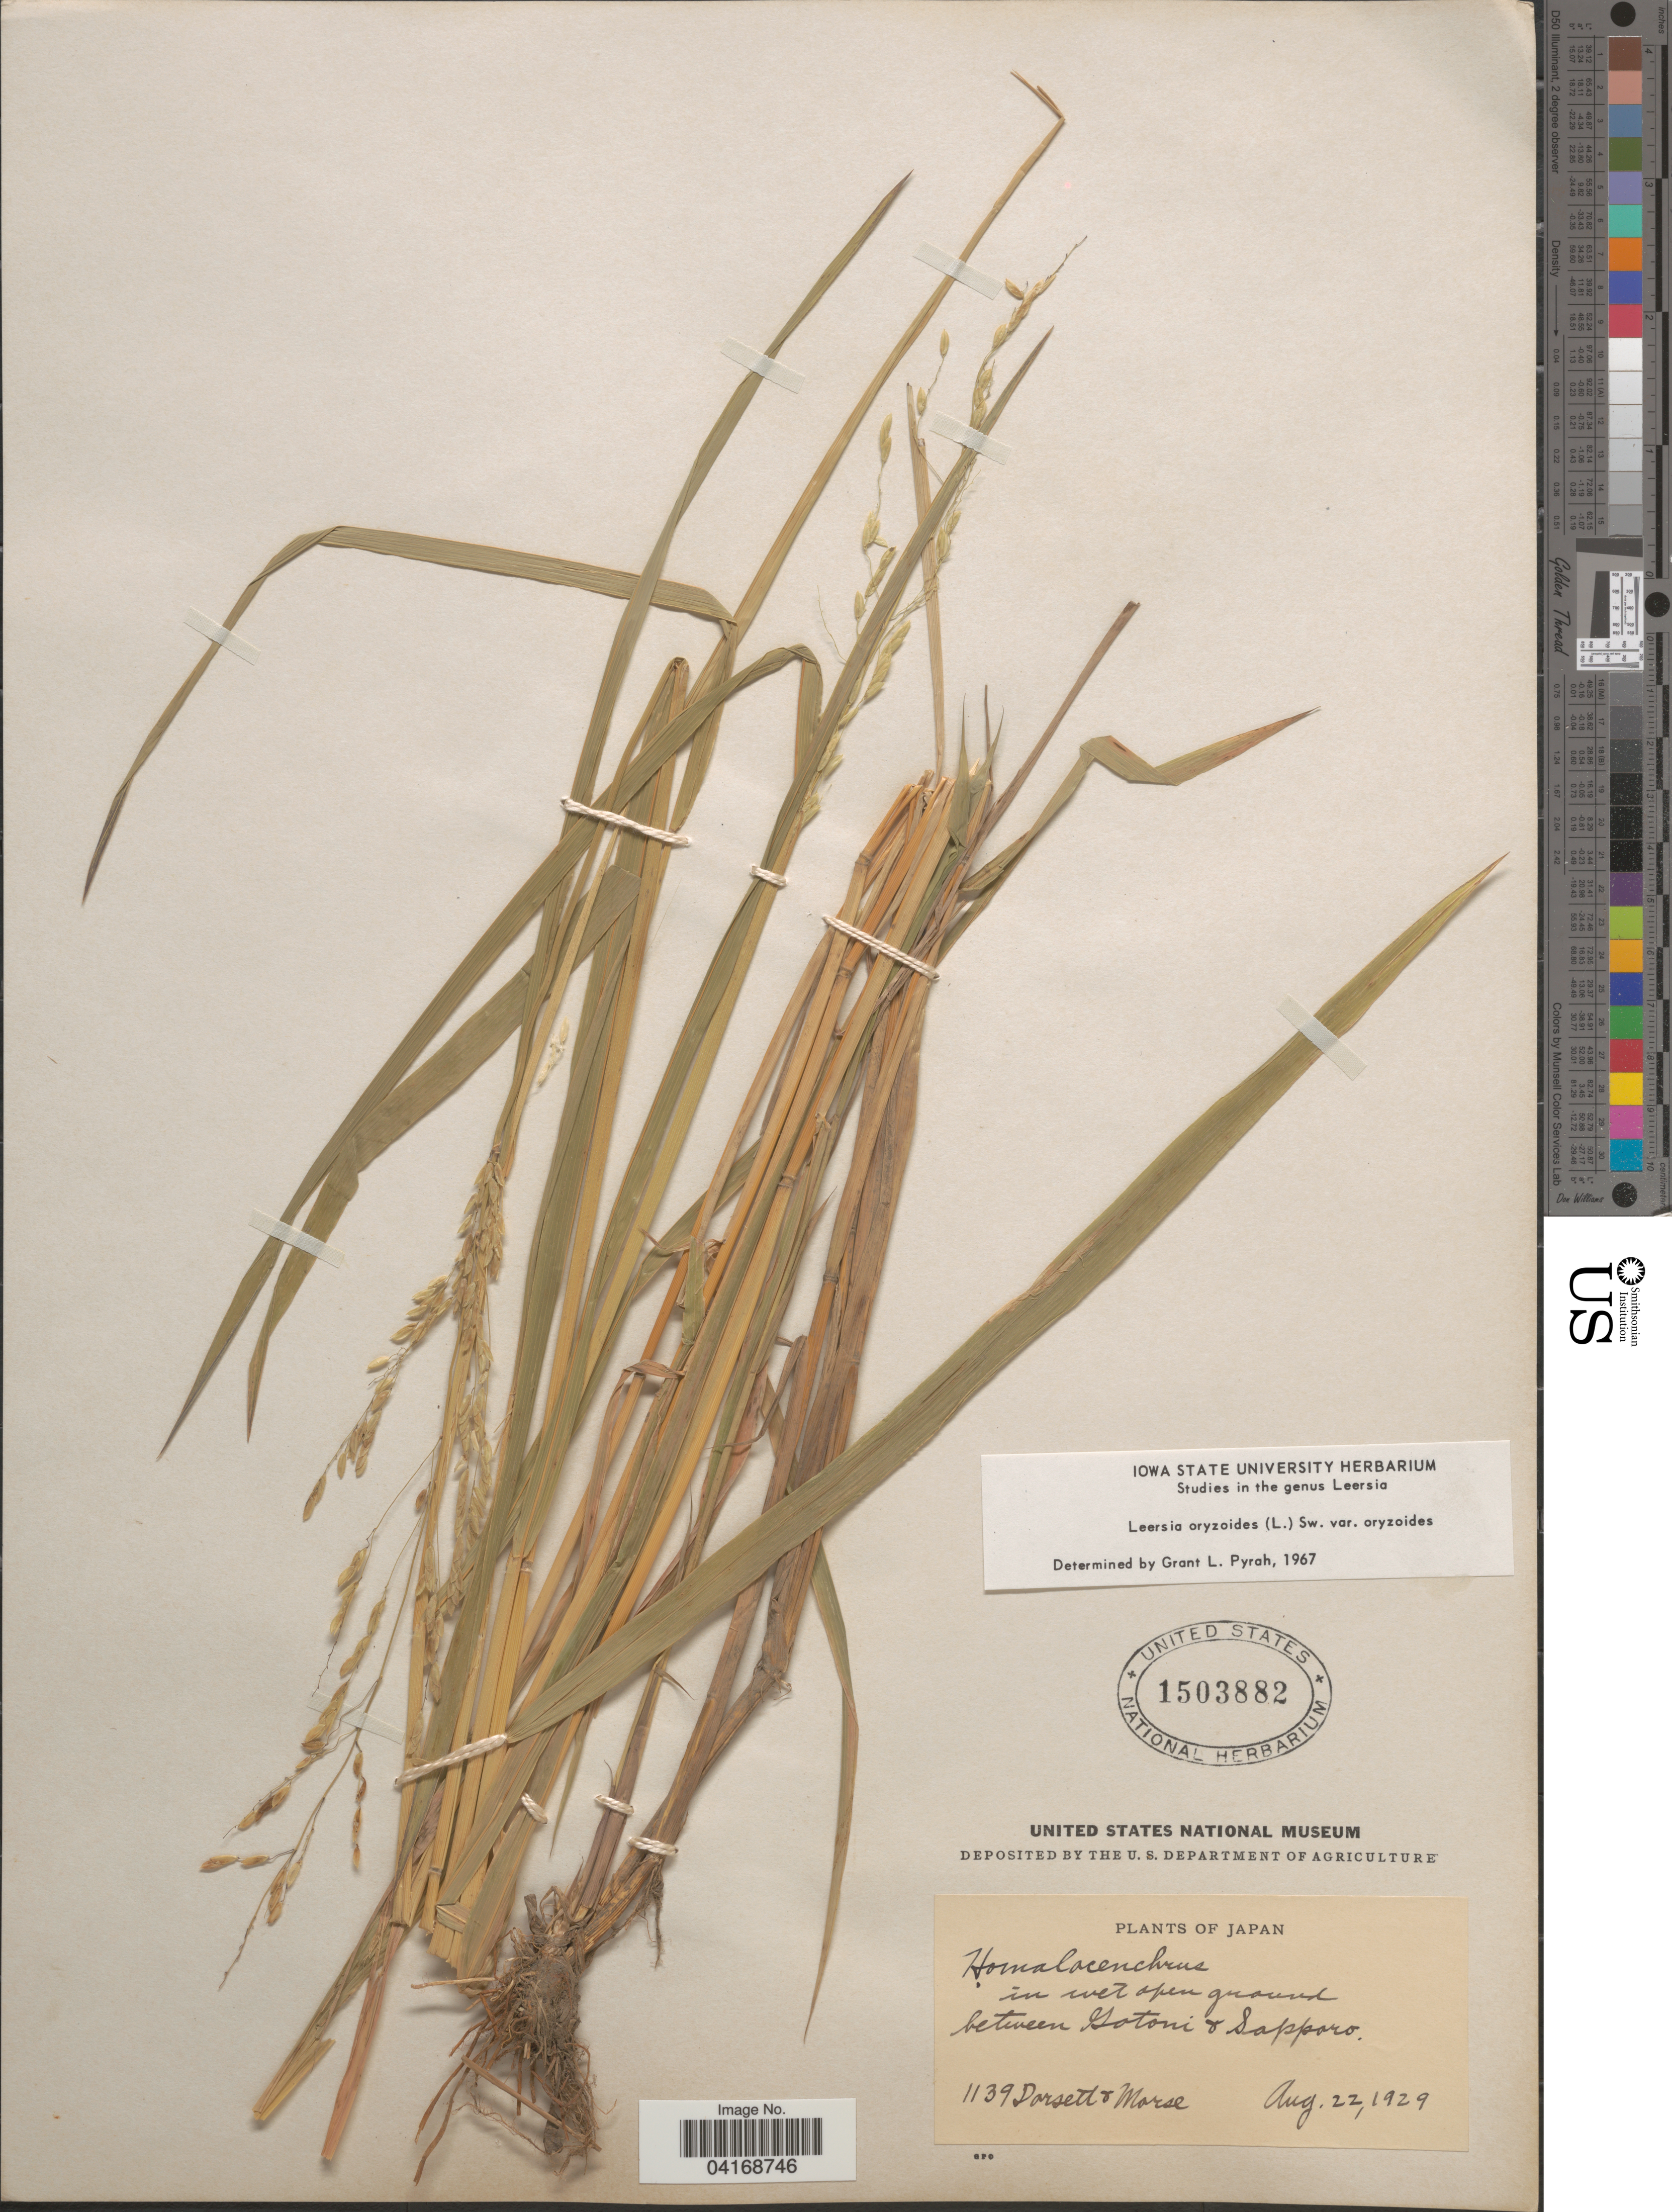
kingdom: Plantae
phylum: Tracheophyta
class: Liliopsida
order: Poales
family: Poaceae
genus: Leersia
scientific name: Leersia oryzoides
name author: (L.) Sw.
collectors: -- Dorsett & -. Morse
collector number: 1139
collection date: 1929-08-22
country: Japan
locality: In wet open ground between Gotoni and Sapporo.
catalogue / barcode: US 1503882